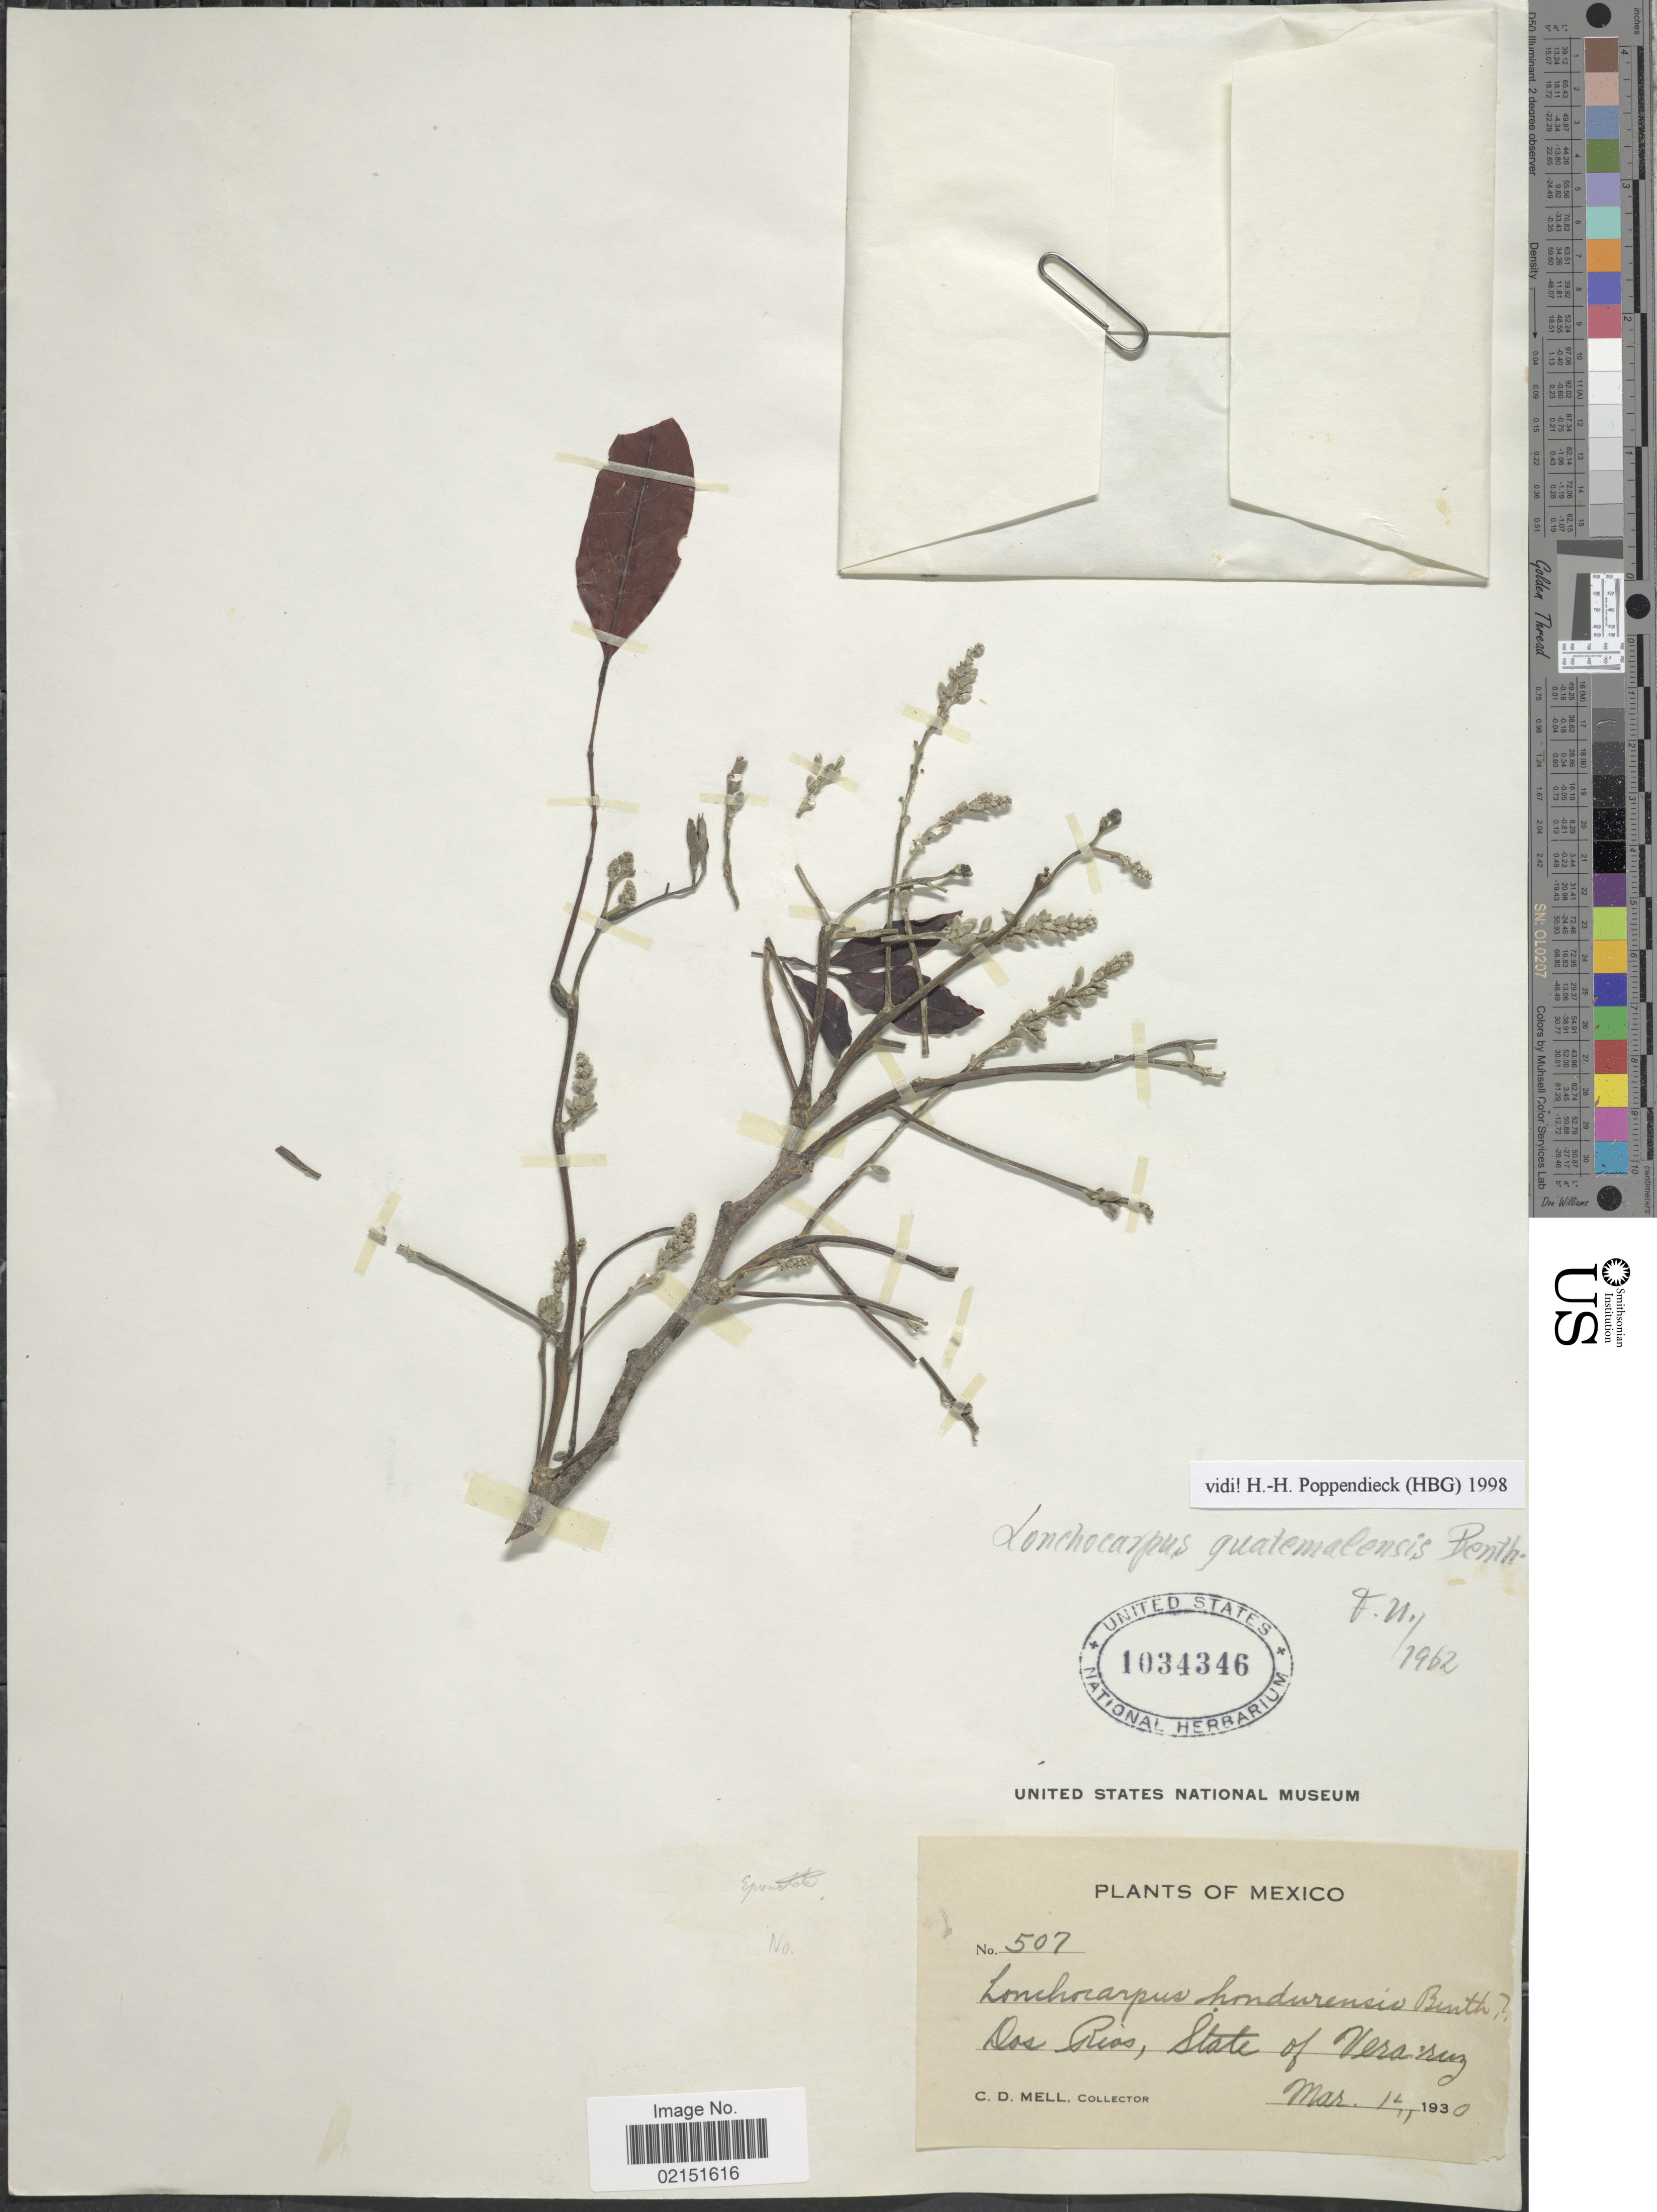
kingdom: Plantae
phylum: Tracheophyta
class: Magnoliopsida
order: Fabales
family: Fabaceae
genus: Lonchocarpus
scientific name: Lonchocarpus hondurensis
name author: Benth.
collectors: C. D. Mell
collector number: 507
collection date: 1930-03-01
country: Mexico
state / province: Veracruz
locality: Dos Rios, State of Vera Cruz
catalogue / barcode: US 1034346